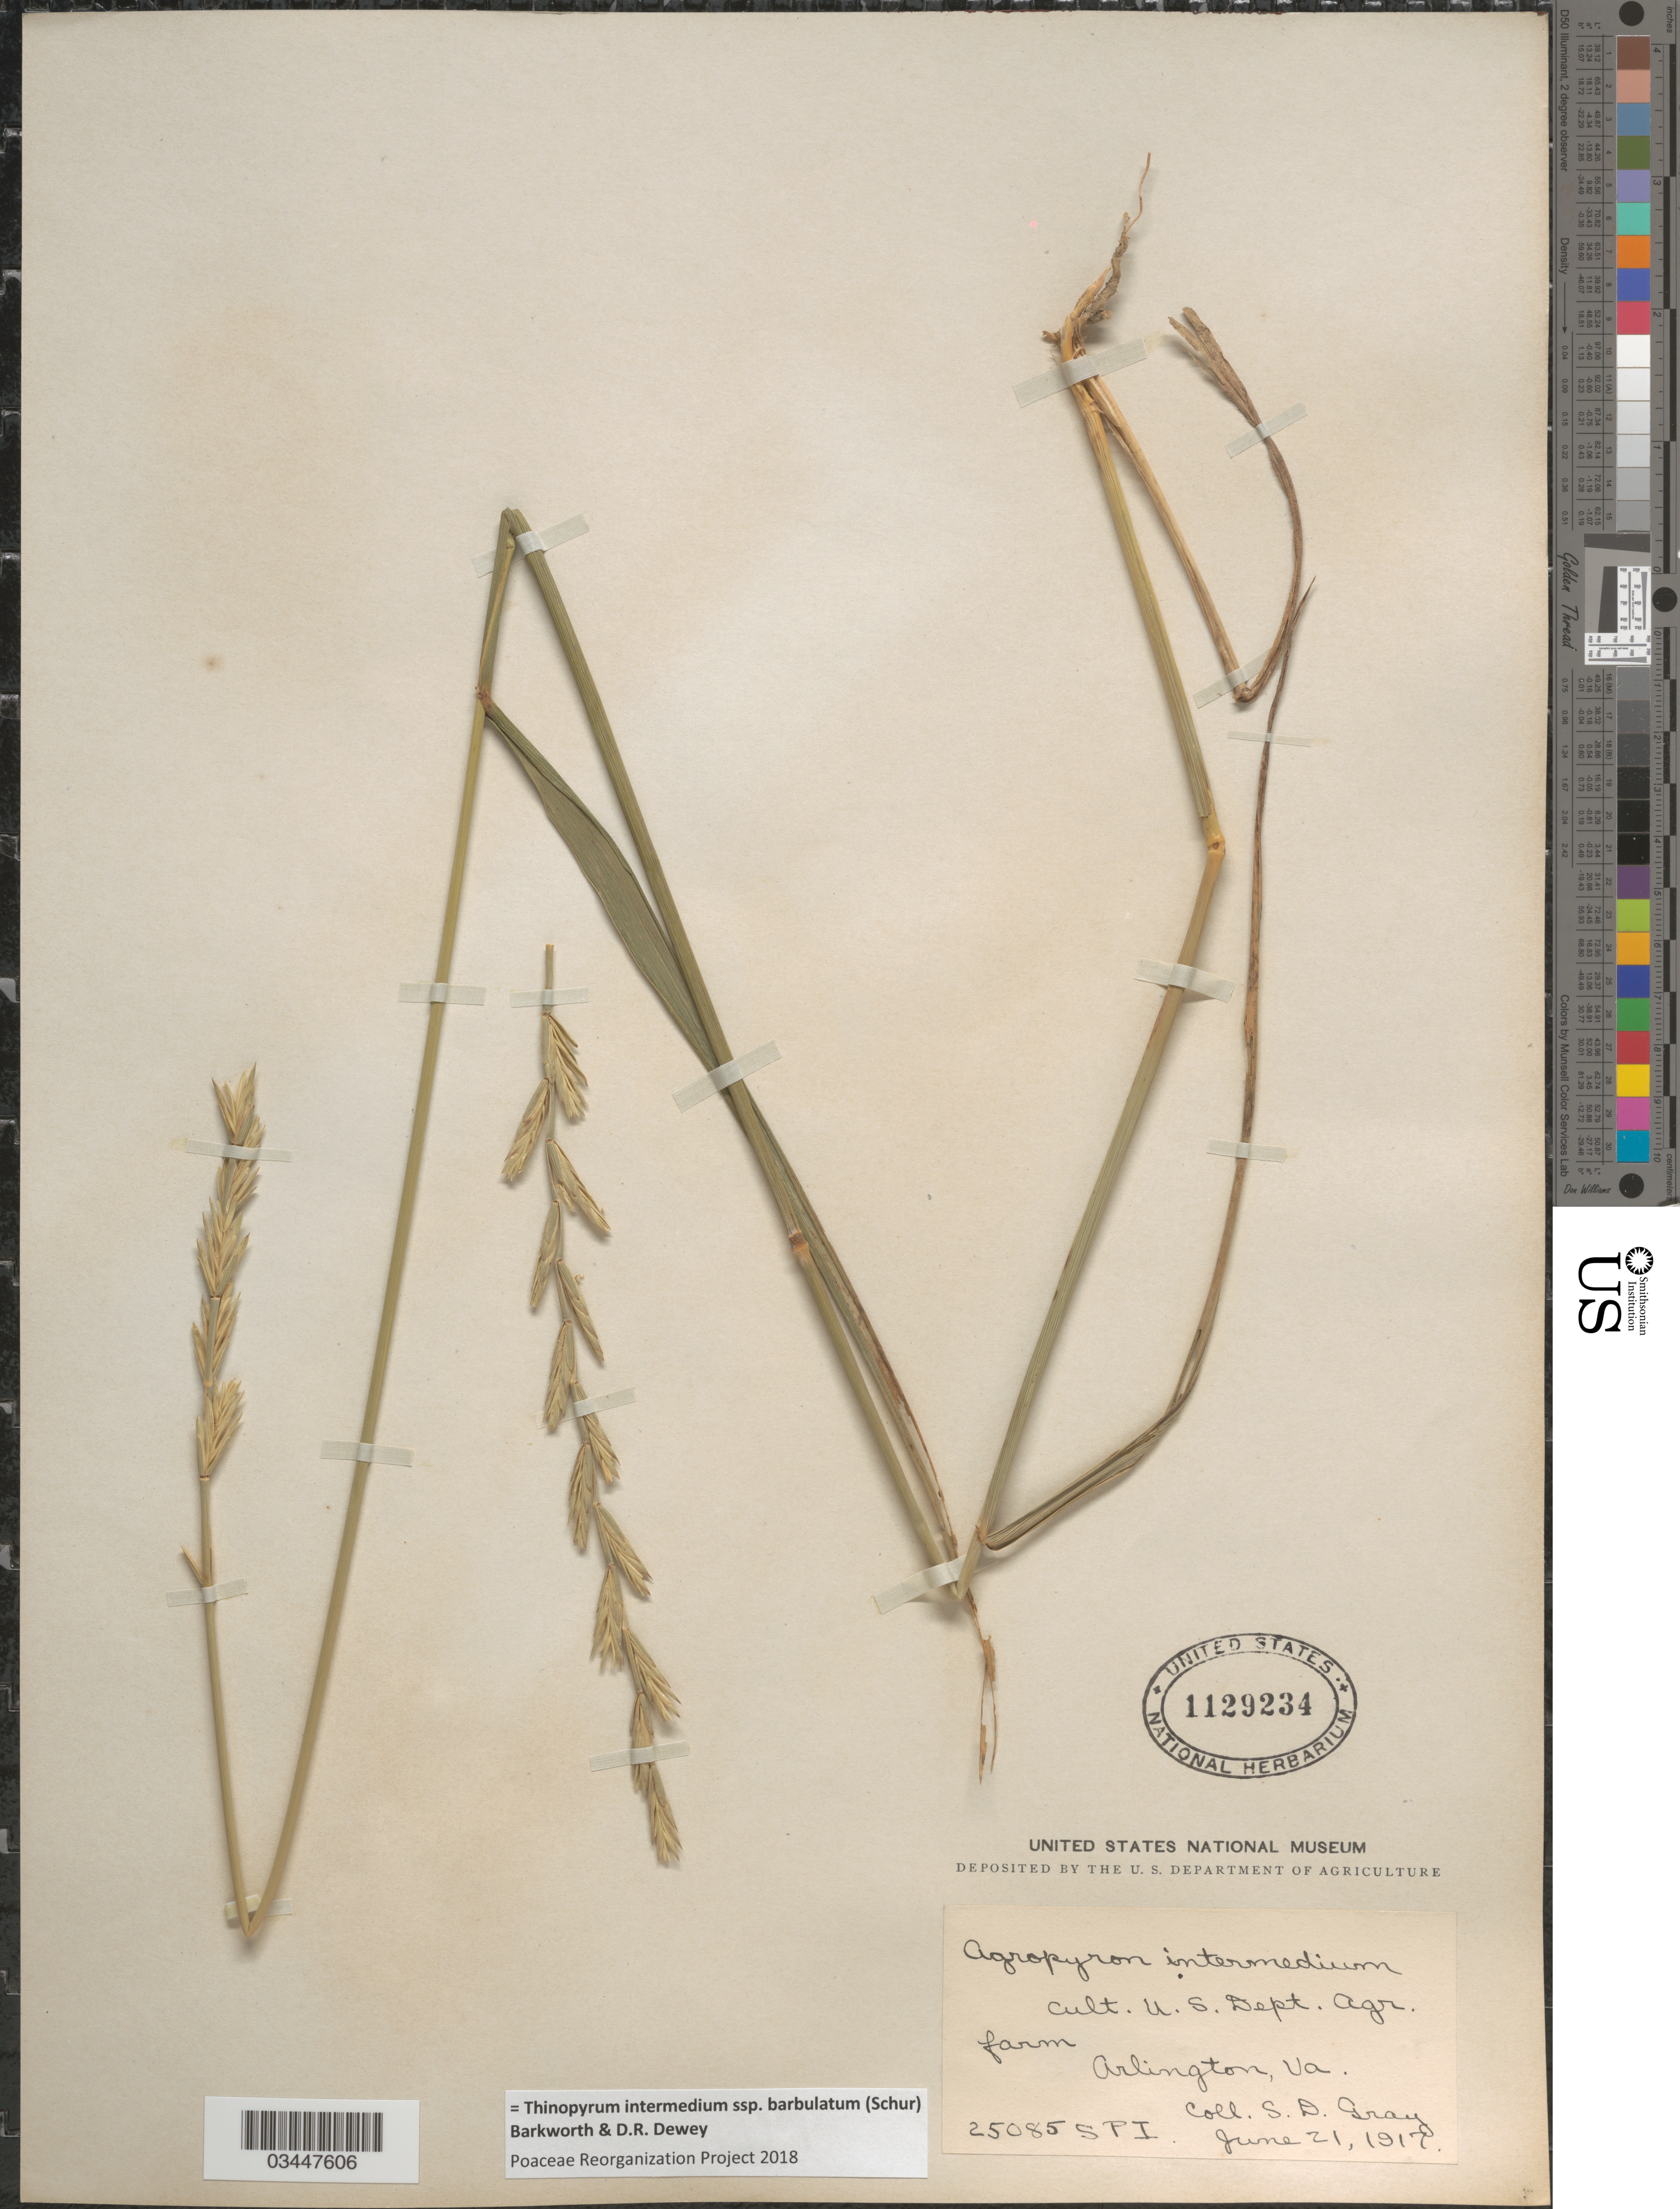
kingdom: Plantae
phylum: Tracheophyta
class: Liliopsida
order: Poales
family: Poaceae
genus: Thinopyrum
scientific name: Thinopyrum intermedium subsp. barbulatum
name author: (Schur) Barkworth & Dewey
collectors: S. D. Gray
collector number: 25085SPI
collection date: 1917-06-21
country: United States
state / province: Virginia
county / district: Arlington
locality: U. S. Dept. Agr. farm Arlington.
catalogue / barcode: US 1129234